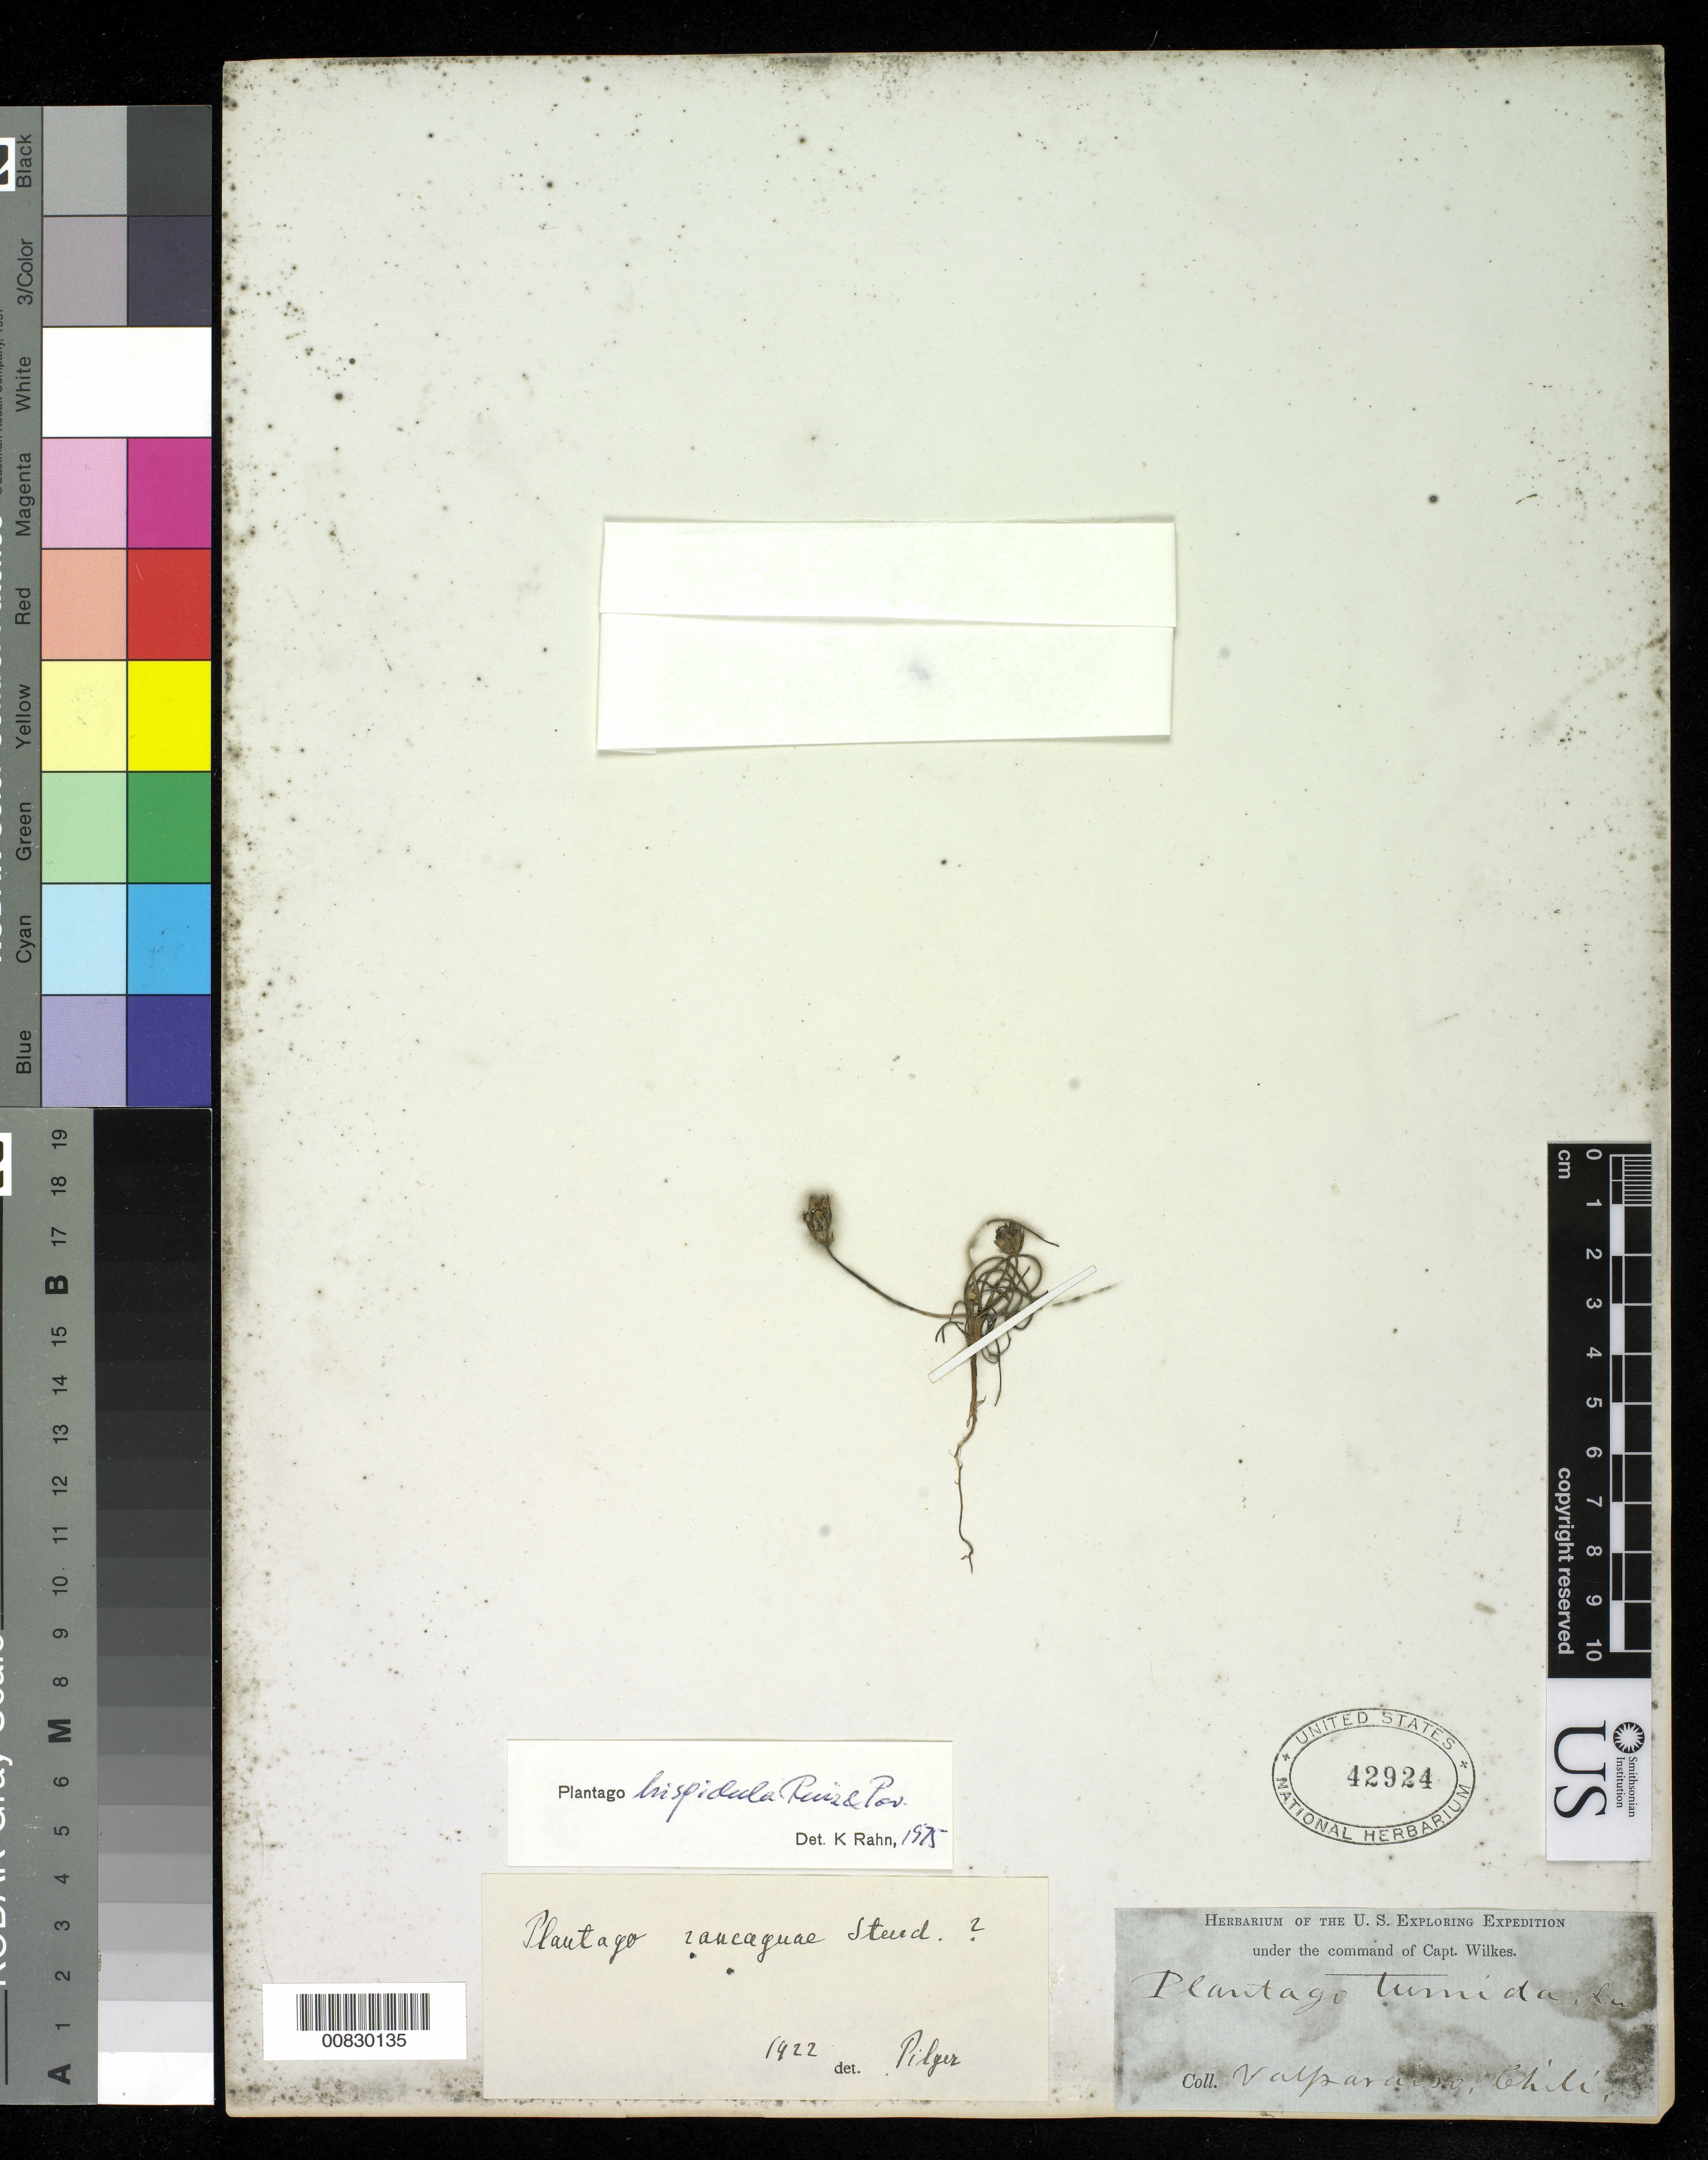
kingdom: Plantae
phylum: Tracheophyta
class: Magnoliopsida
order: Lamiales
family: Plantaginaceae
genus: Plantago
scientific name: Plantago hispidula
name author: Ruiz & Pav.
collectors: Wilkes Explor. Exped.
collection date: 1838/1842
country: Chile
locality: Valparaiso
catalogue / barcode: US 42924